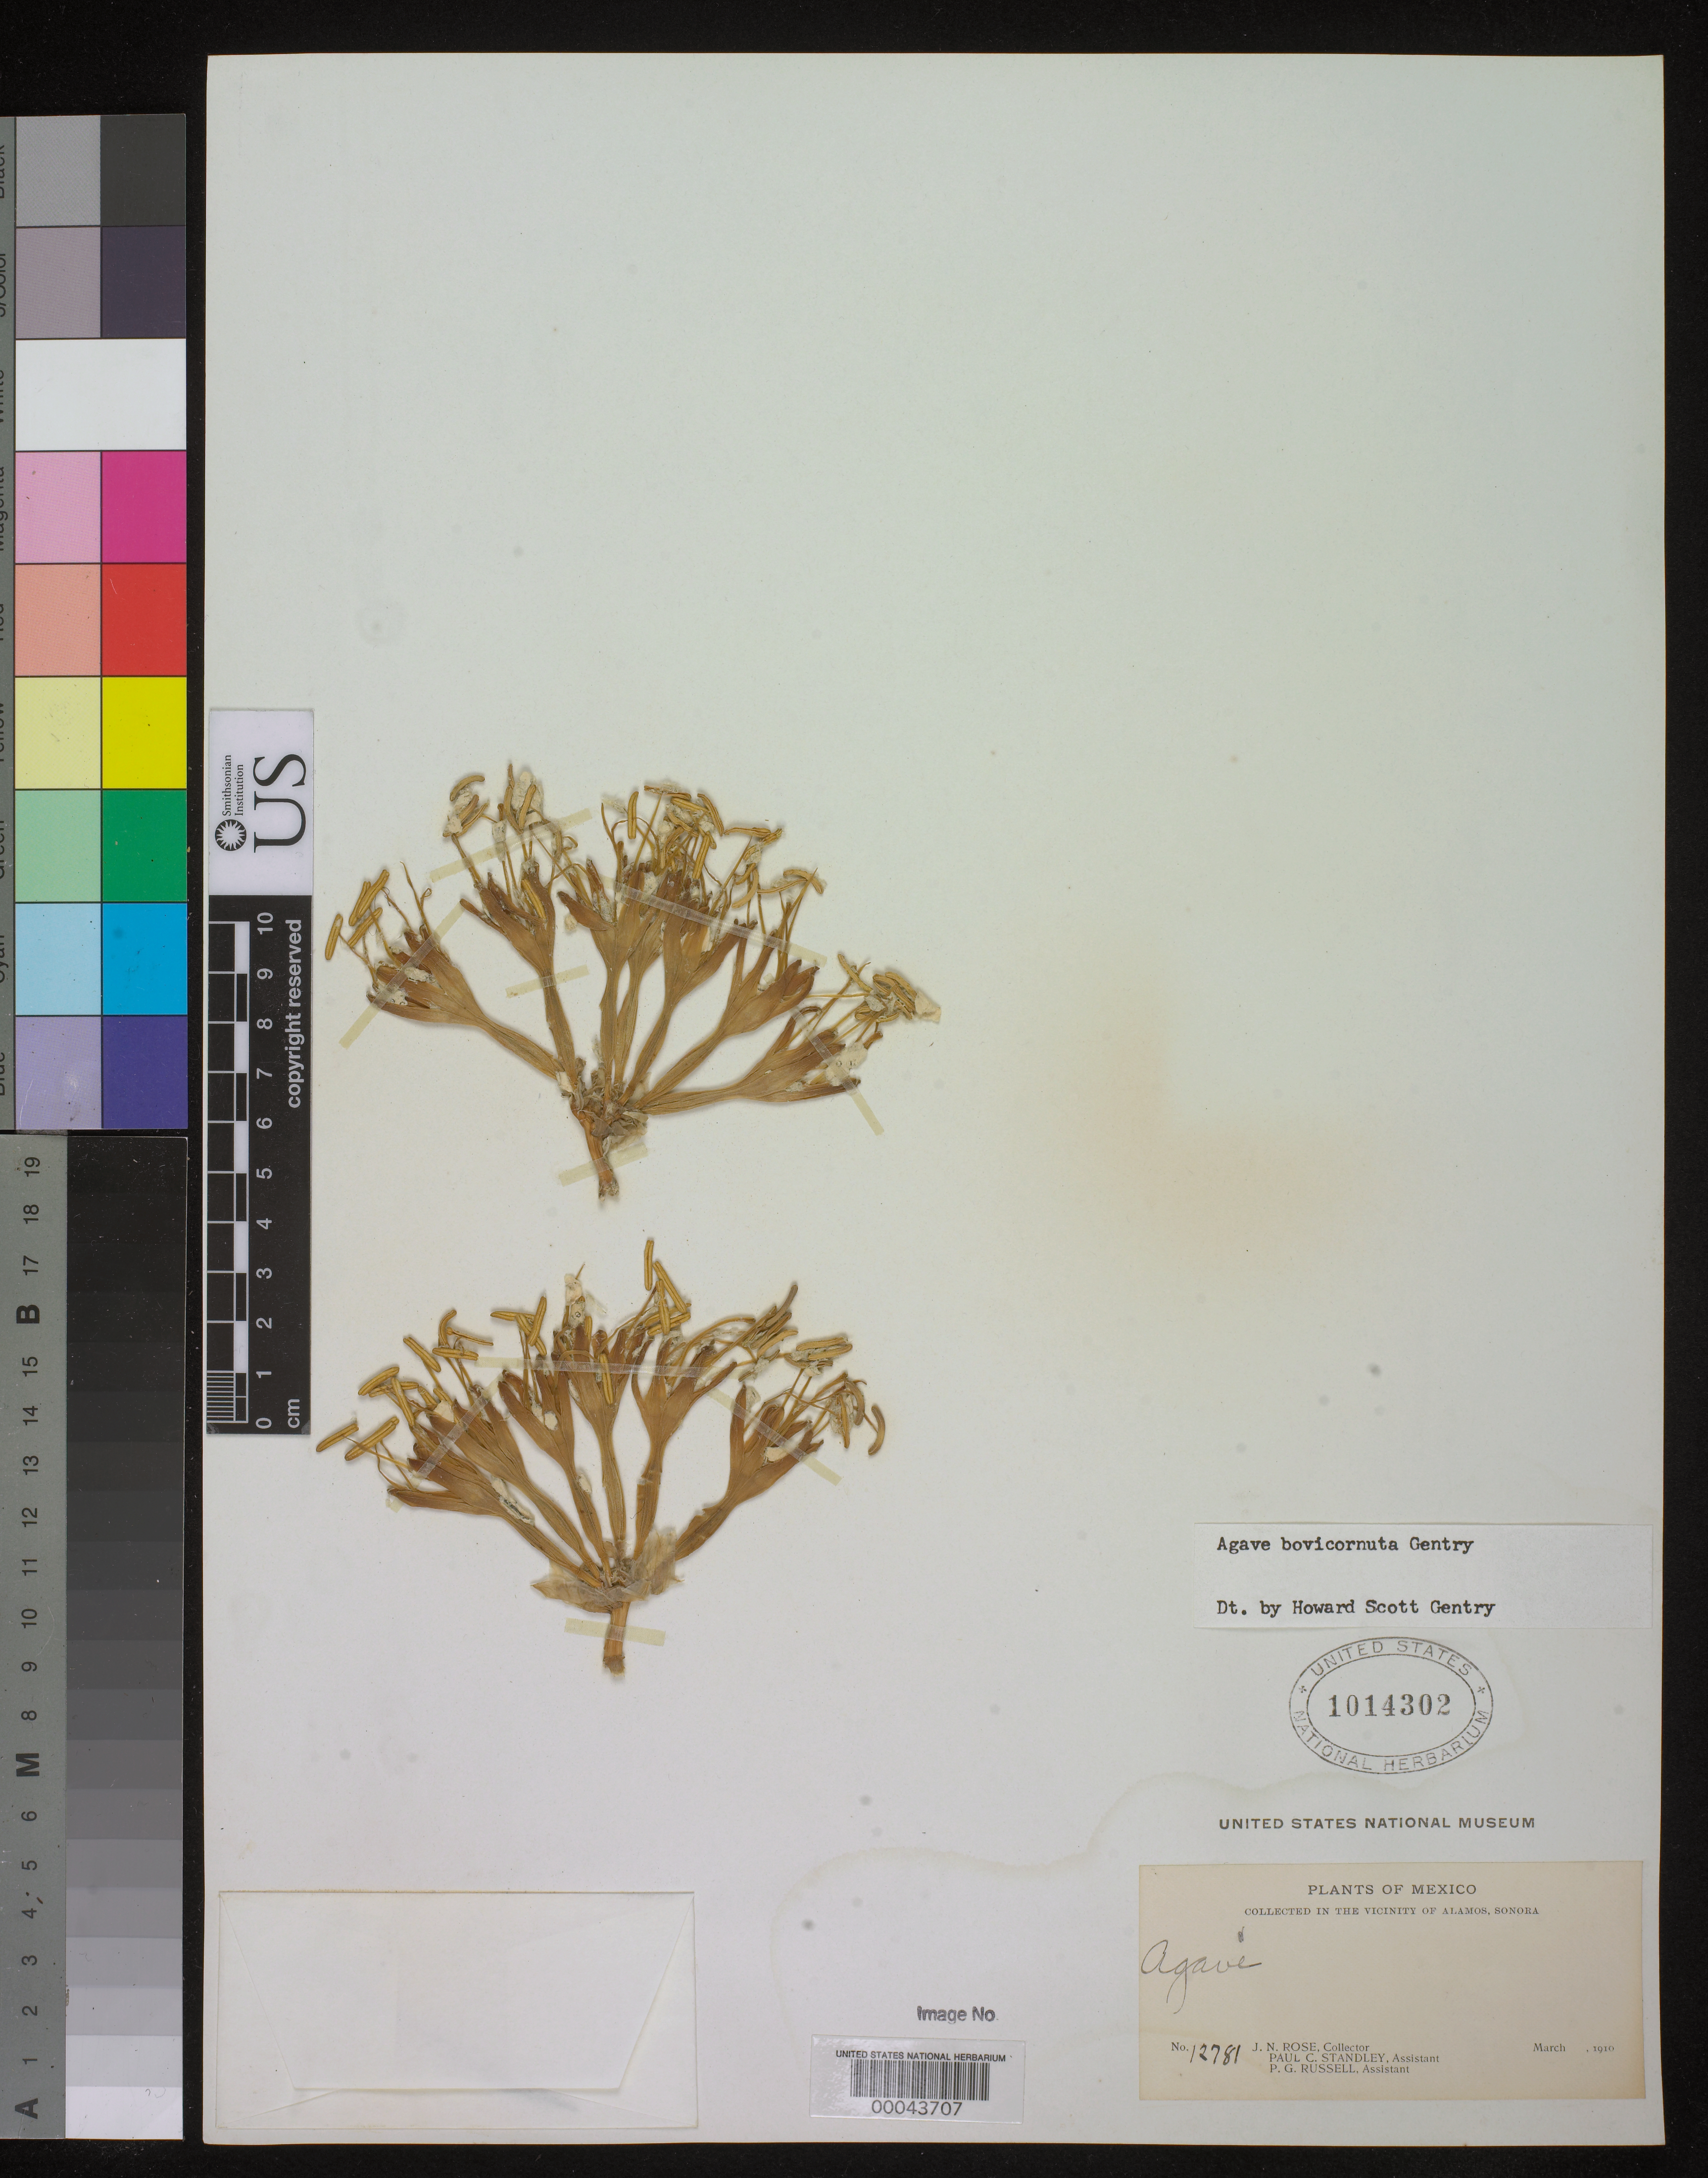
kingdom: Plantae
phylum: Tracheophyta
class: Liliopsida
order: Asparagales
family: Asparagaceae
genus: Agave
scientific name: Agave bovicornuta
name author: Gentry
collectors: J. N. Rose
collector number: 12781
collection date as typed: Mar 1910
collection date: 1910-03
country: Mexico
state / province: Sonora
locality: Vicinity of Alamos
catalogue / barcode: US 1014302